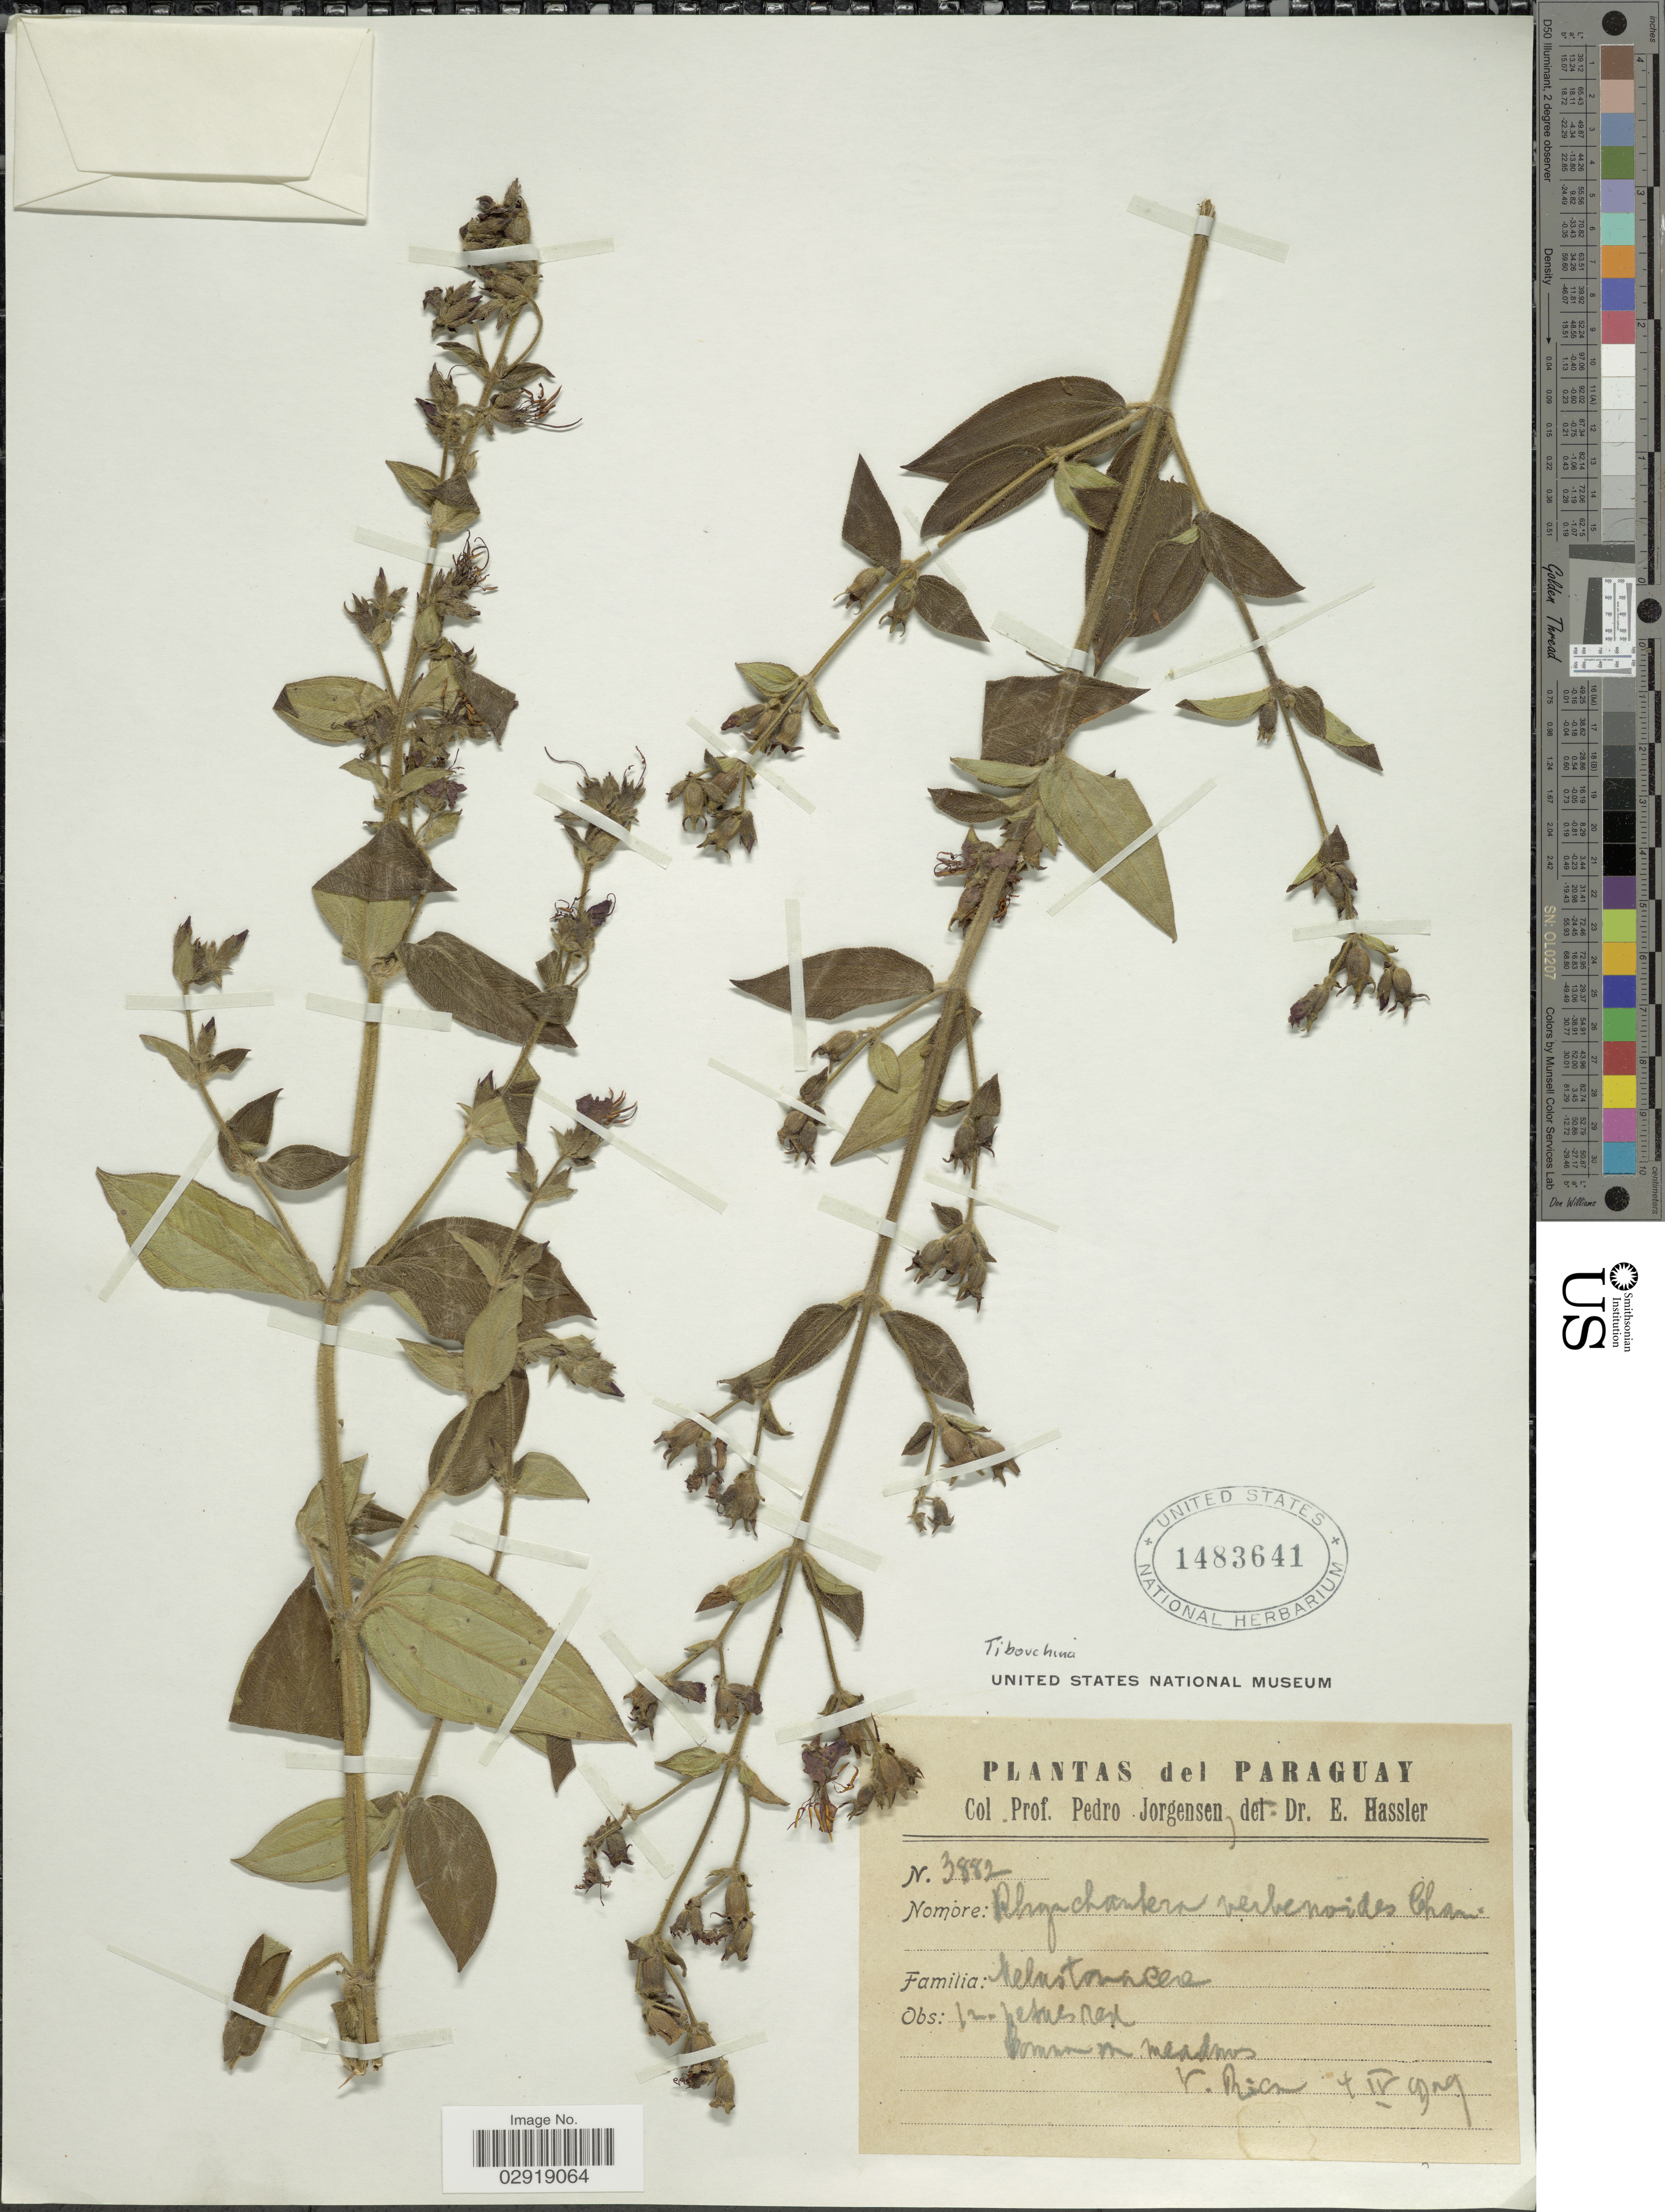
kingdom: Plantae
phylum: Tracheophyta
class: Magnoliopsida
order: Myrtales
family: Melastomataceae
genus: Chaetogastra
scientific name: Chaetogastra sp.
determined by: Michelangeli, F. A.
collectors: P. Jörgensen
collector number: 3882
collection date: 1909-04-04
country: Paraguay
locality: Common in meadows.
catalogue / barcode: US 1483641